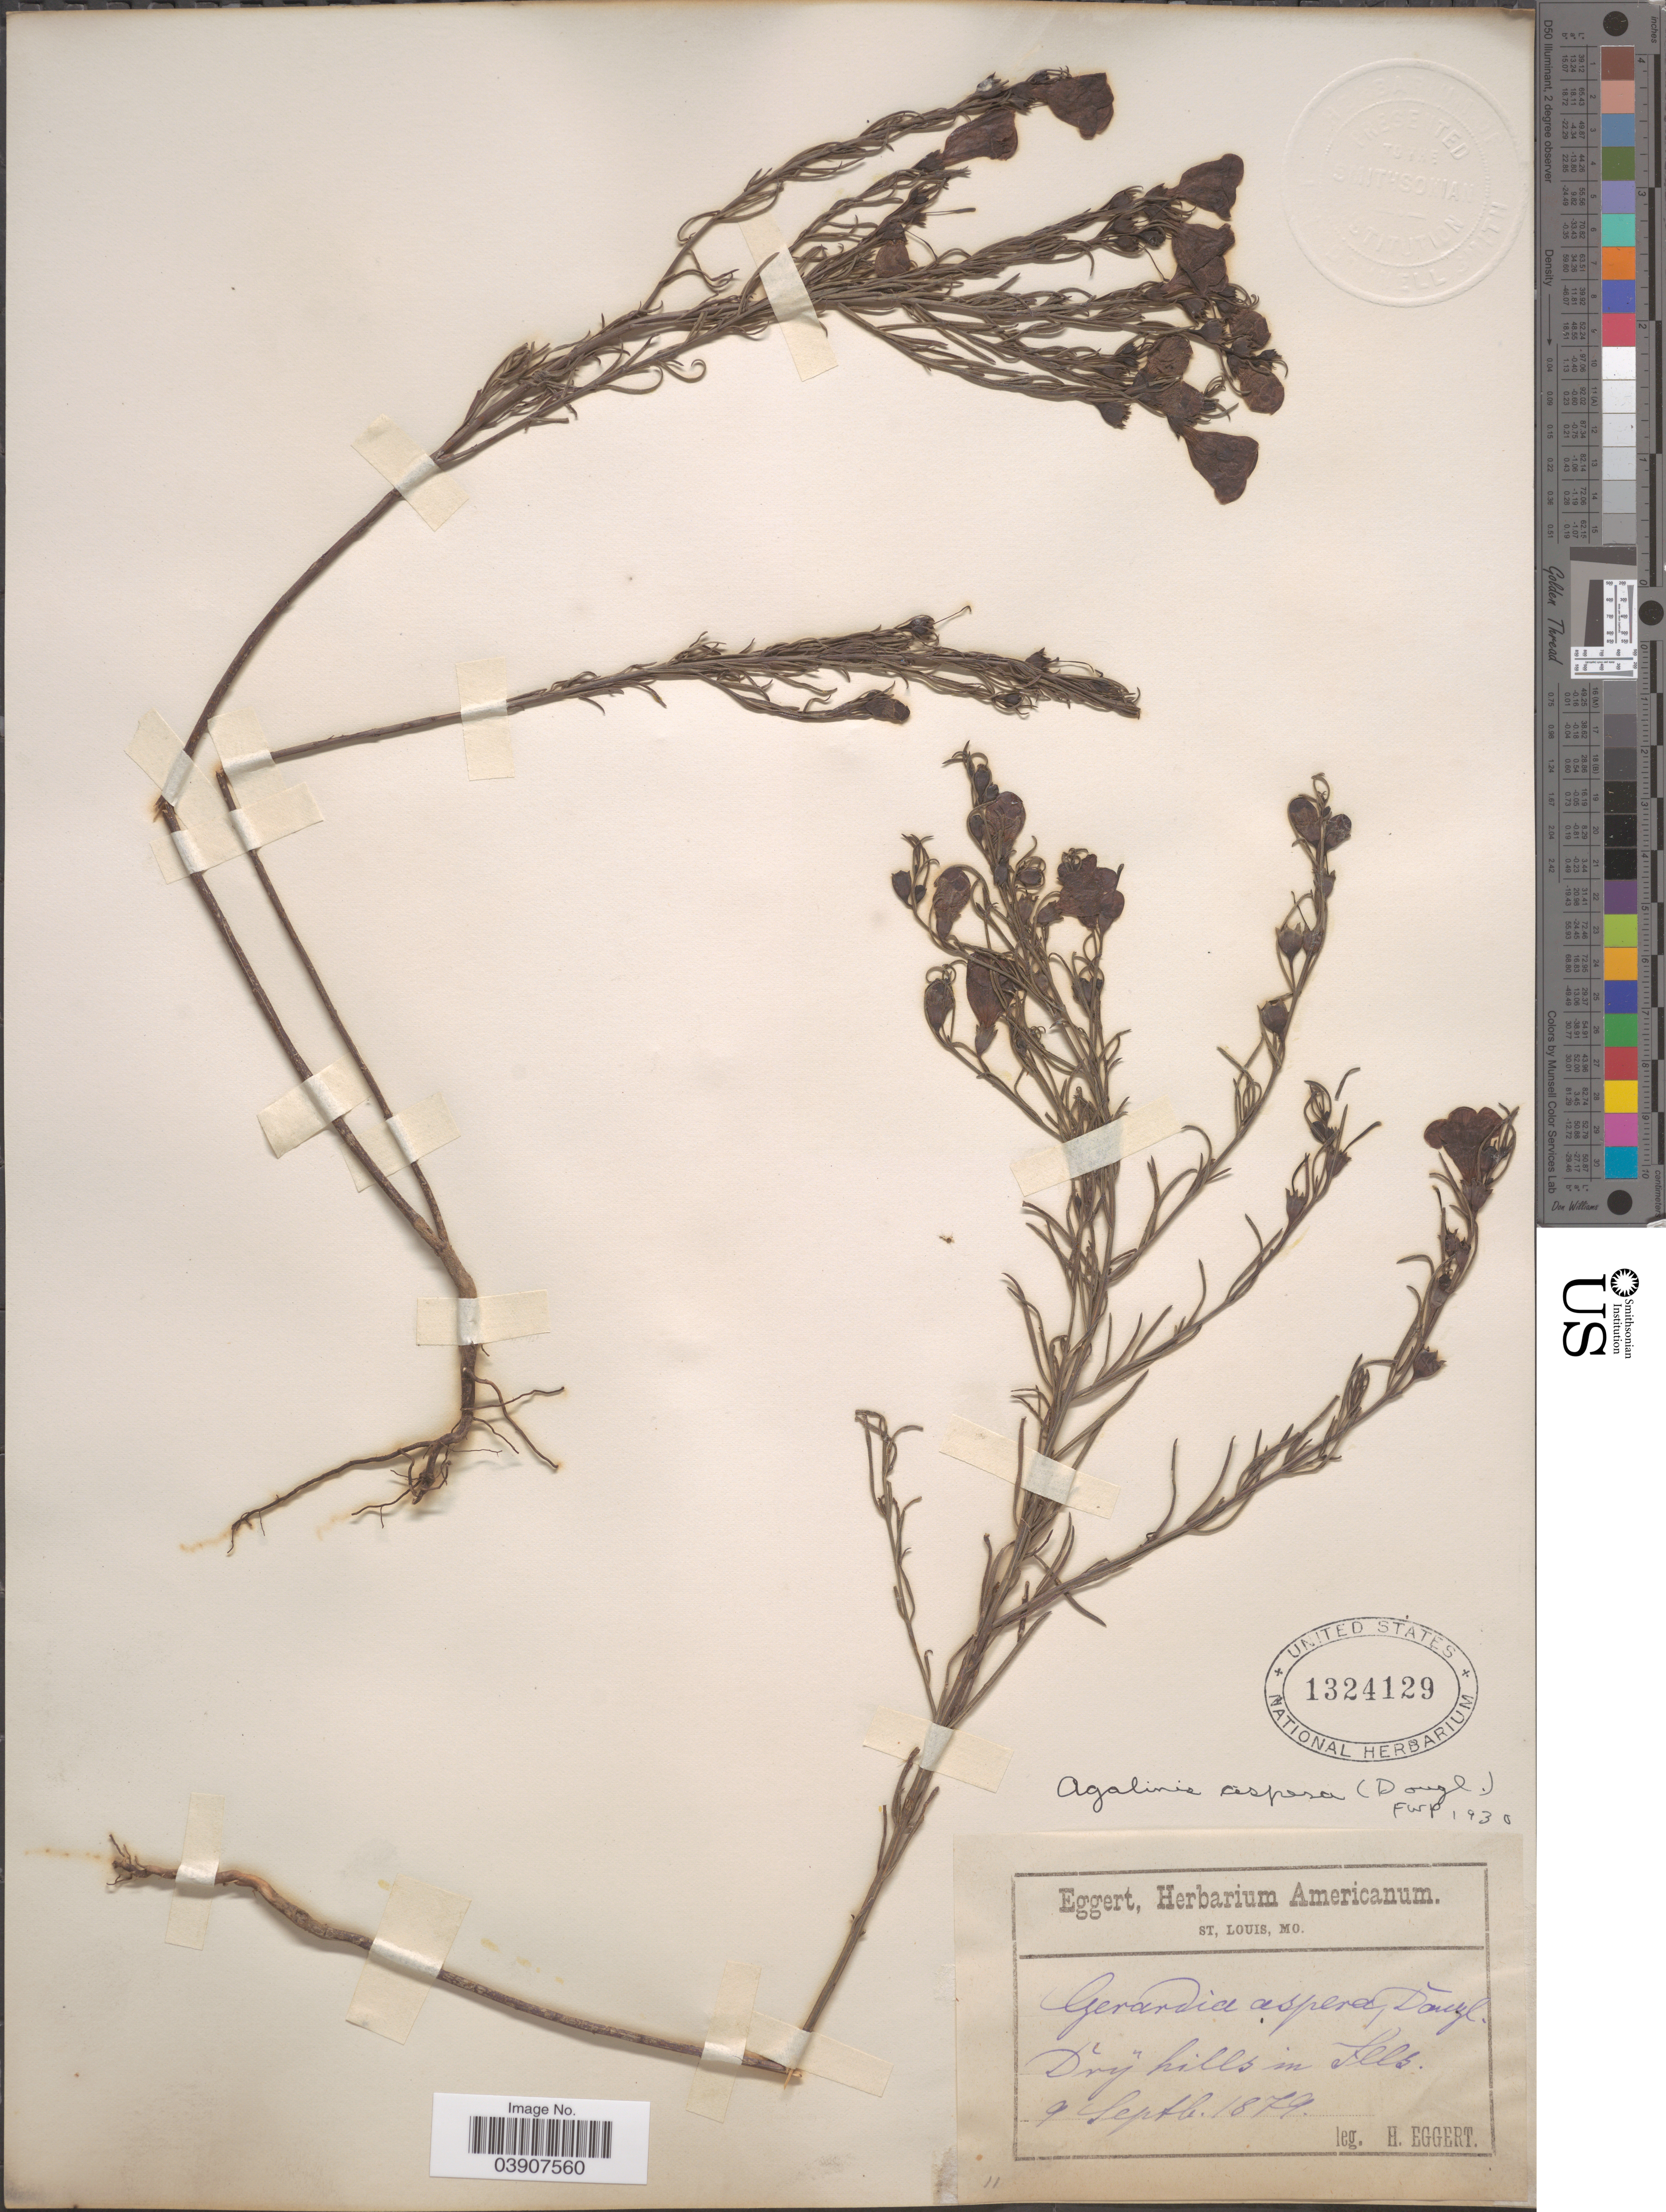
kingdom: Plantae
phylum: Tracheophyta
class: Magnoliopsida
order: Lamiales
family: Orobanchaceae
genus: Agalinis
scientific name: Agalinis aspera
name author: (Douglas ex Benth.) Britton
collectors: H. Eggert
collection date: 1879-09-09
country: United States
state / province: Illinois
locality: Dry hills in Ills.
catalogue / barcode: US 1324129